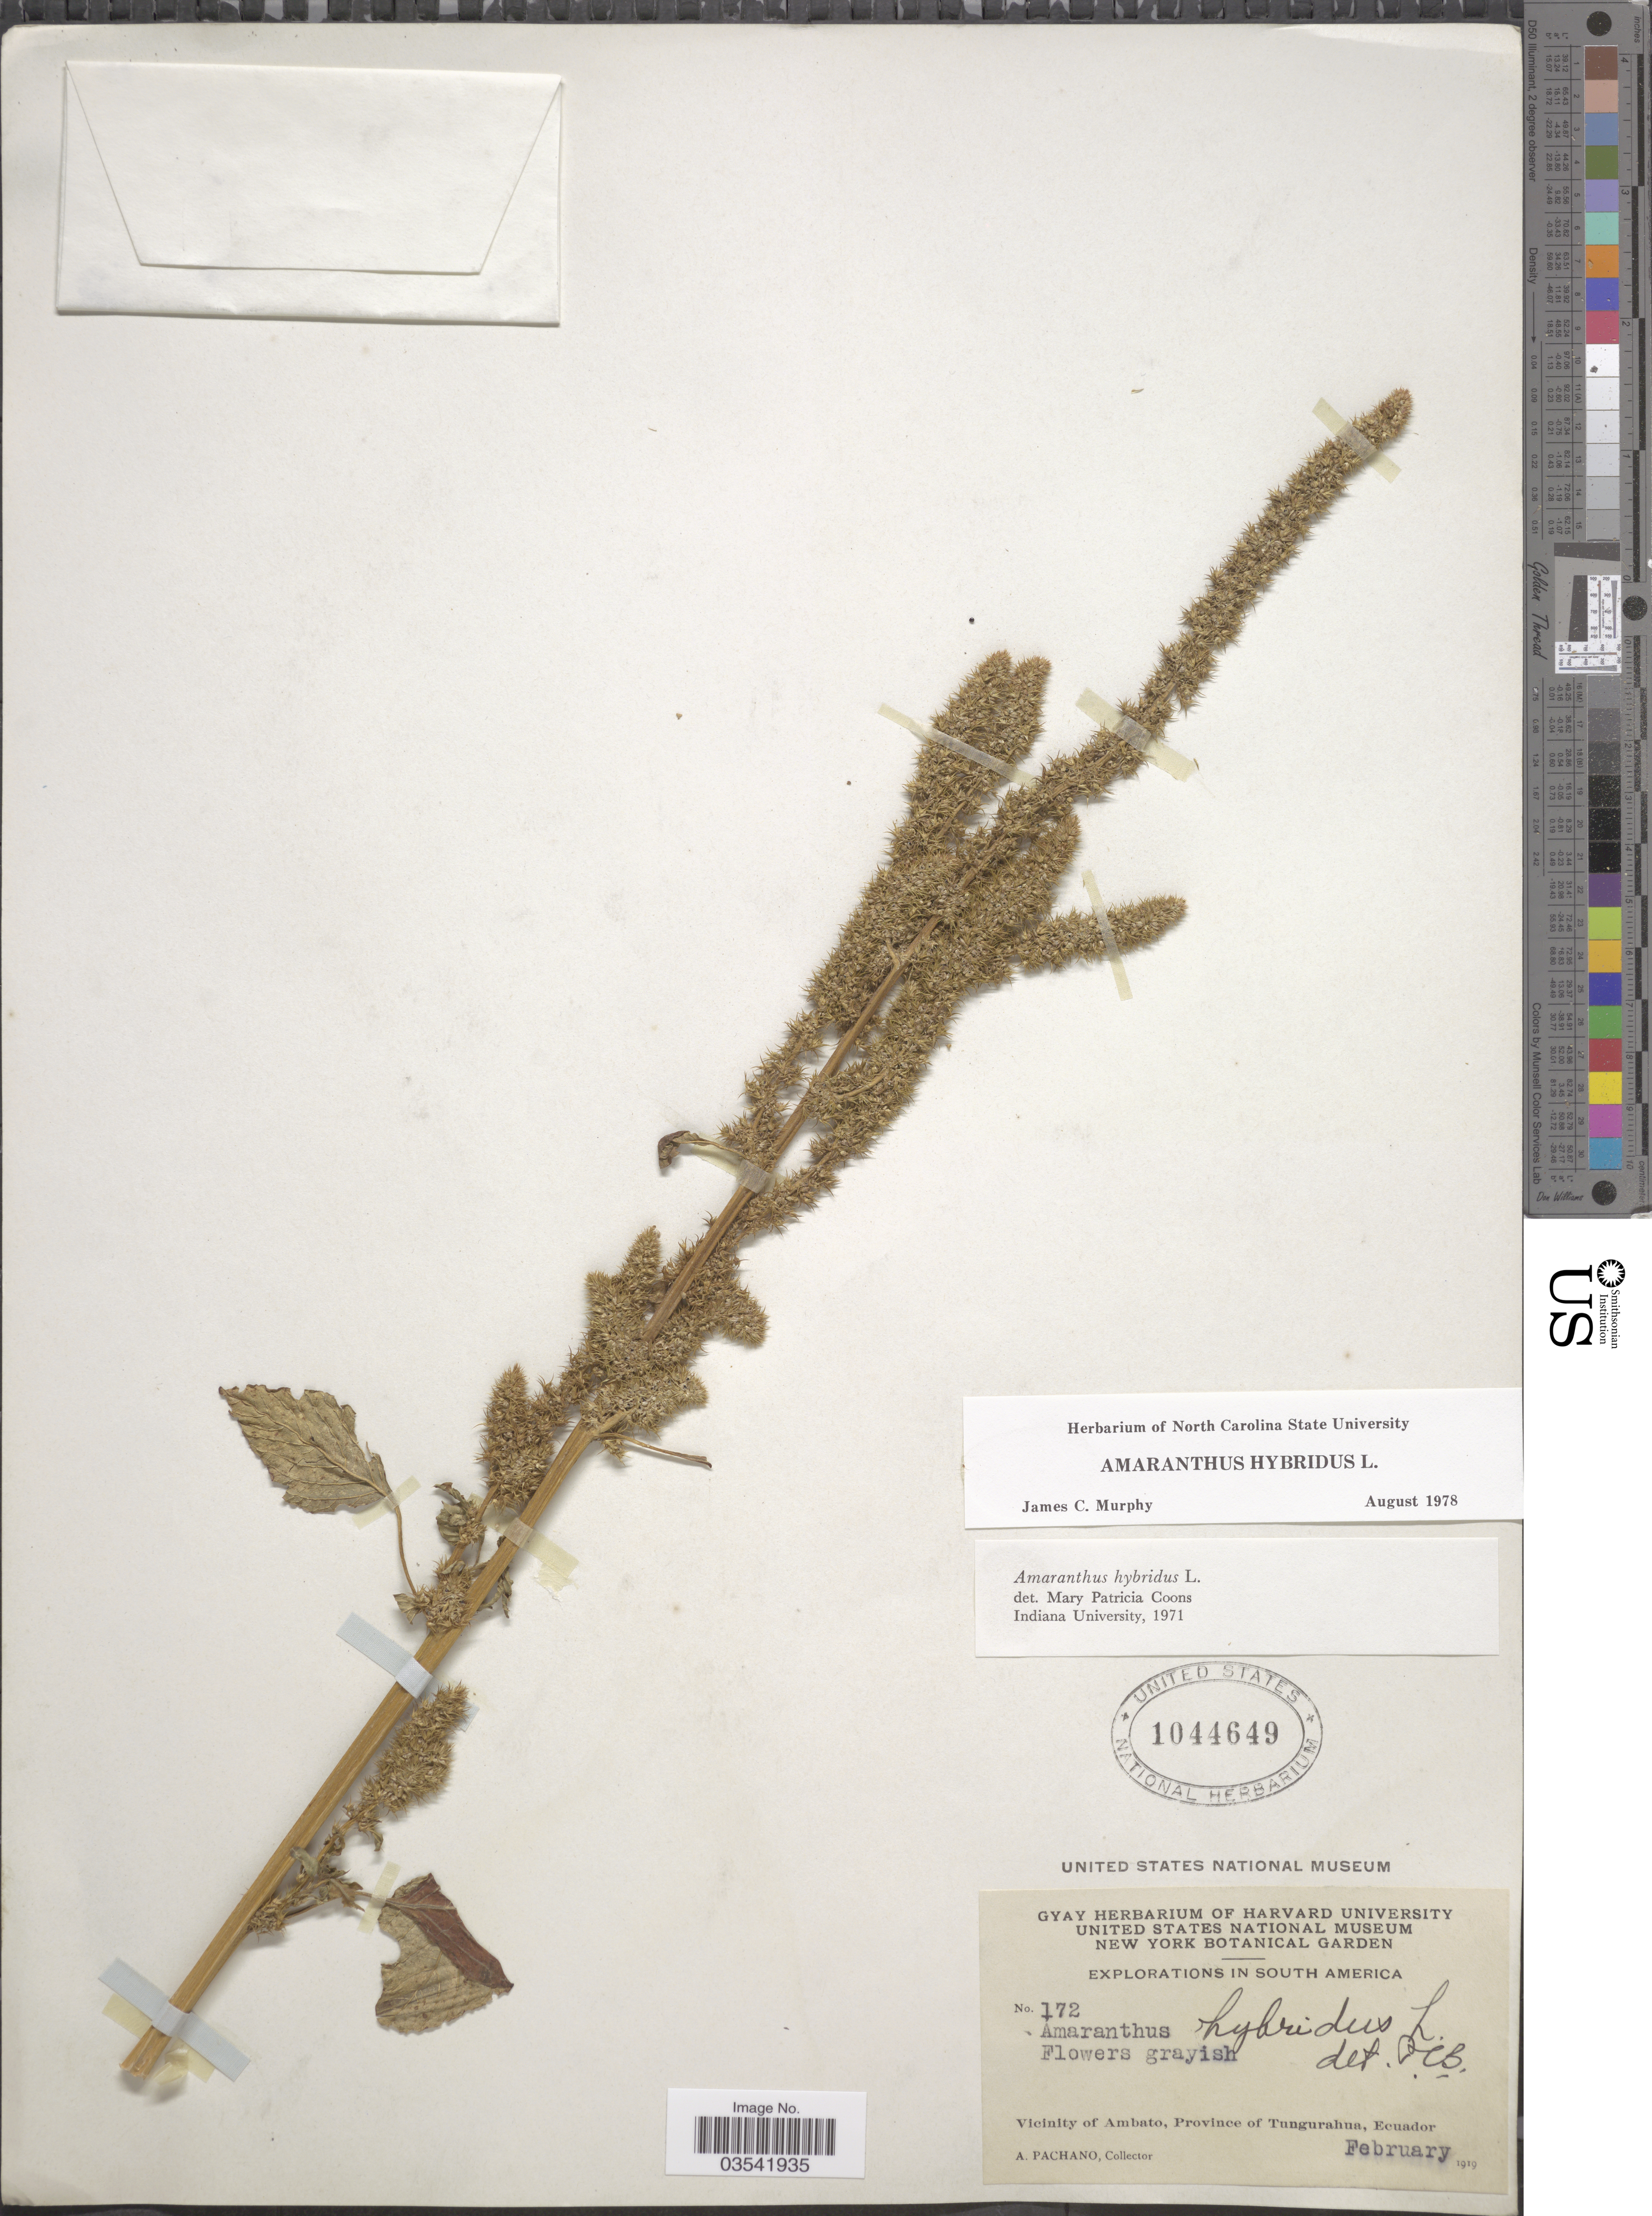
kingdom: Plantae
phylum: Tracheophyta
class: Magnoliopsida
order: Caryophyllales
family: Amaranthaceae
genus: Amaranthus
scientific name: Amaranthus hybridus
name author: L.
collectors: A. Pachano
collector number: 172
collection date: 1919-02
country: Ecuador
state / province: Tungurahua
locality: Vicinity of Ambato.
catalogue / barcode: US 1044649